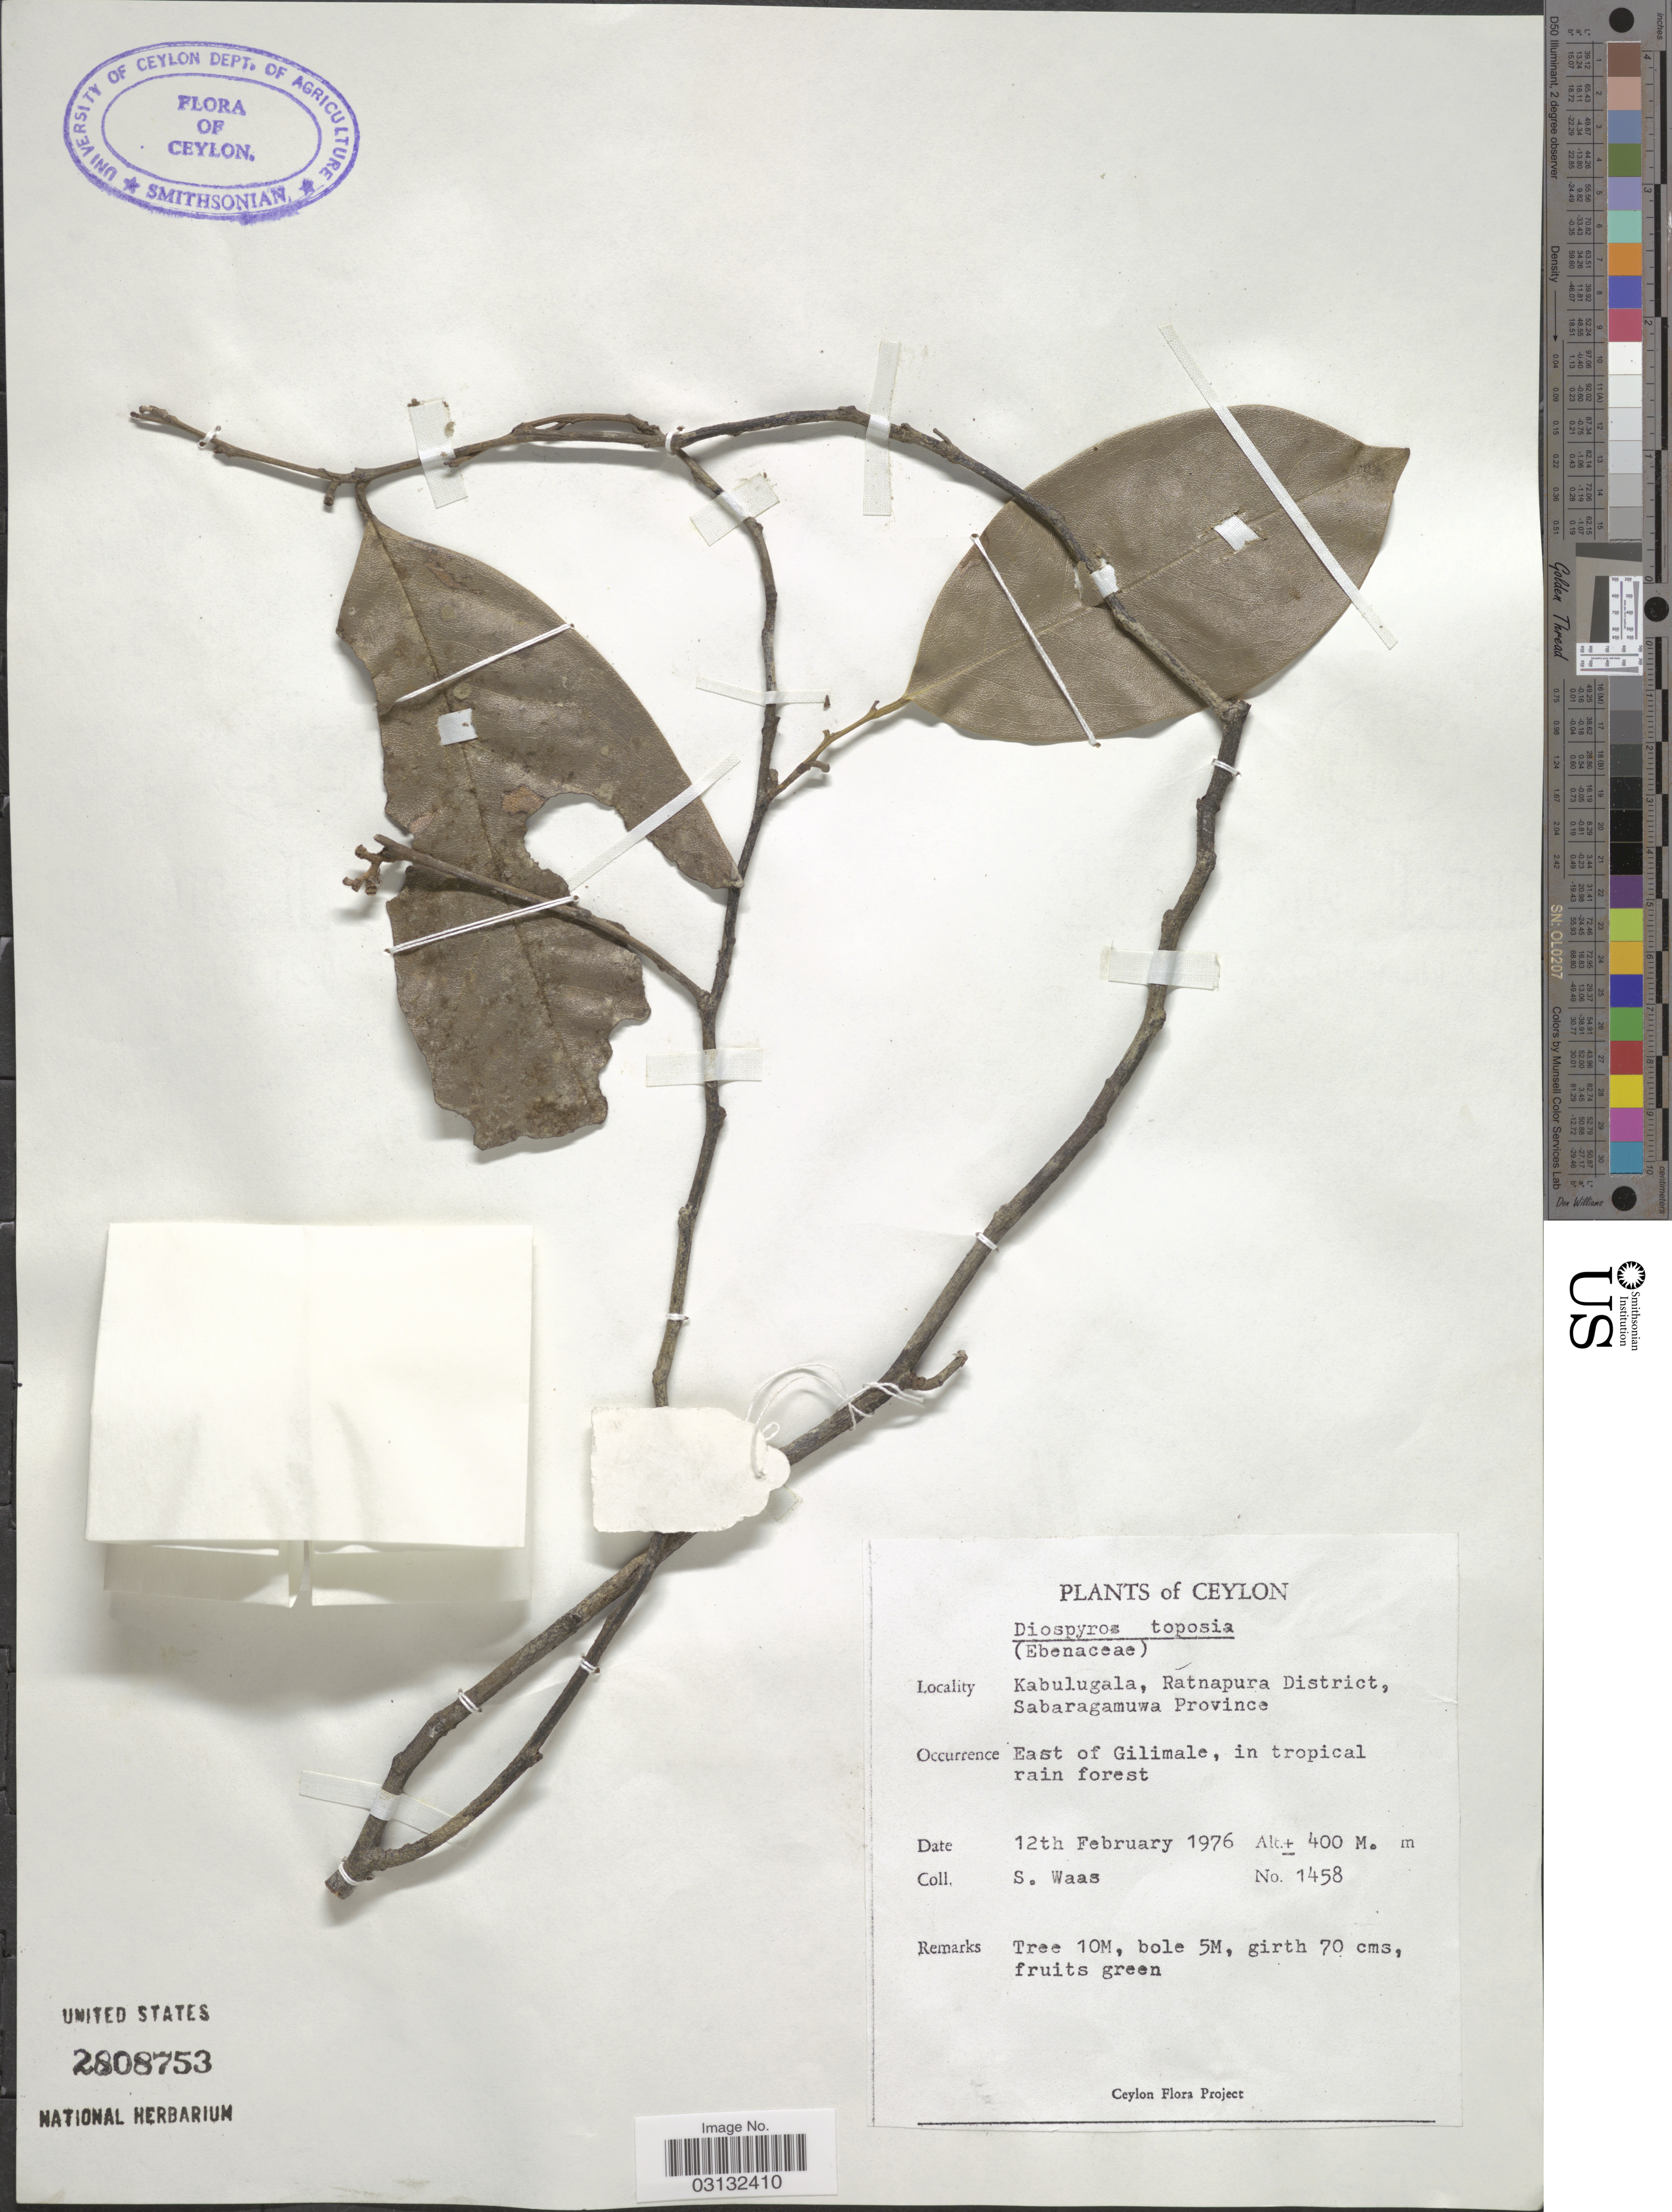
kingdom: Plantae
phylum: Tracheophyta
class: Magnoliopsida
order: Ericales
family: Ebenaceae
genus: Diospyros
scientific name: Diospyros toposia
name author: Buch.-Ham.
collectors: S. Waas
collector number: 1458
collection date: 1976-02-12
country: Sri Lanka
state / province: Sabaragamuwa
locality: Ceylon. Kabulugala, Ratnapura District. East of Gilimale.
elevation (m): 400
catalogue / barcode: US 2808753